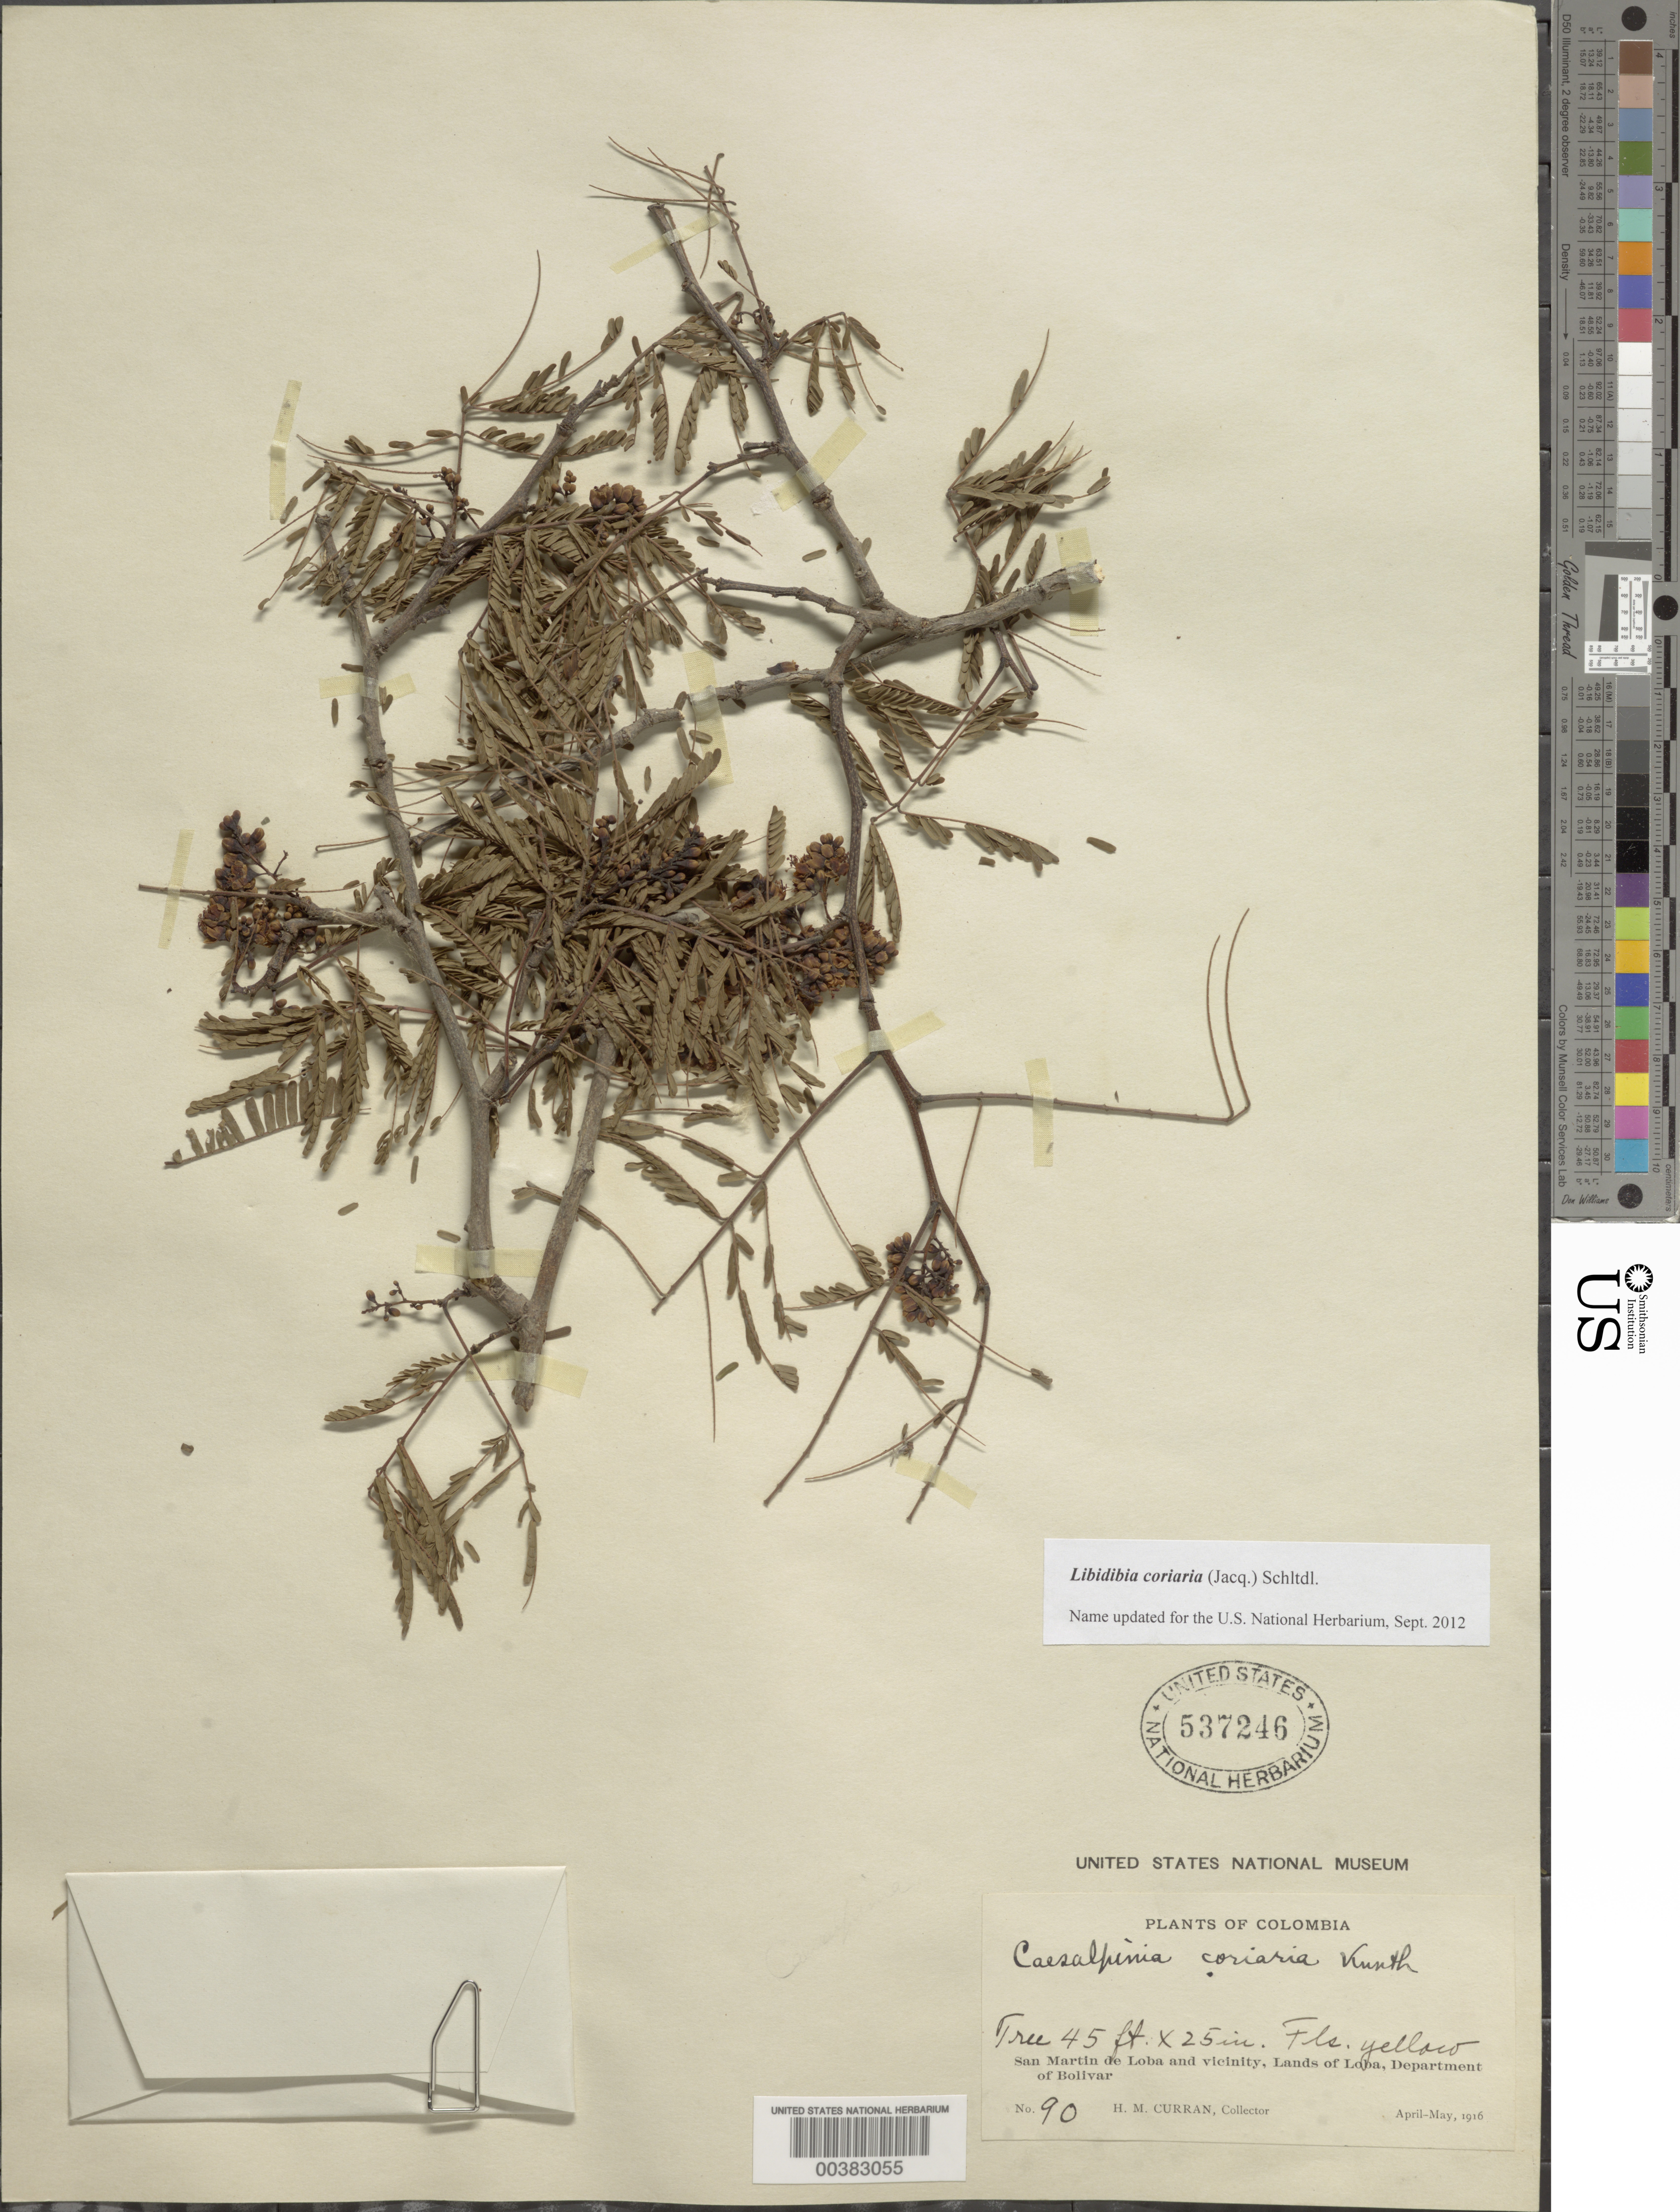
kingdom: Plantae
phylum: Tracheophyta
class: Magnoliopsida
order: Fabales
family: Fabaceae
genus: Libidibia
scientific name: Libidibia coriaria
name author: (Jacq.) Schltdl.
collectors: H. M. Curran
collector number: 90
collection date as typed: Apr 1916 to -- May 1916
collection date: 1916-04/1916-05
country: Colombia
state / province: Bolívar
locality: San Martin de Loba and vicinity, Lands of Loba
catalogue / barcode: US 537246